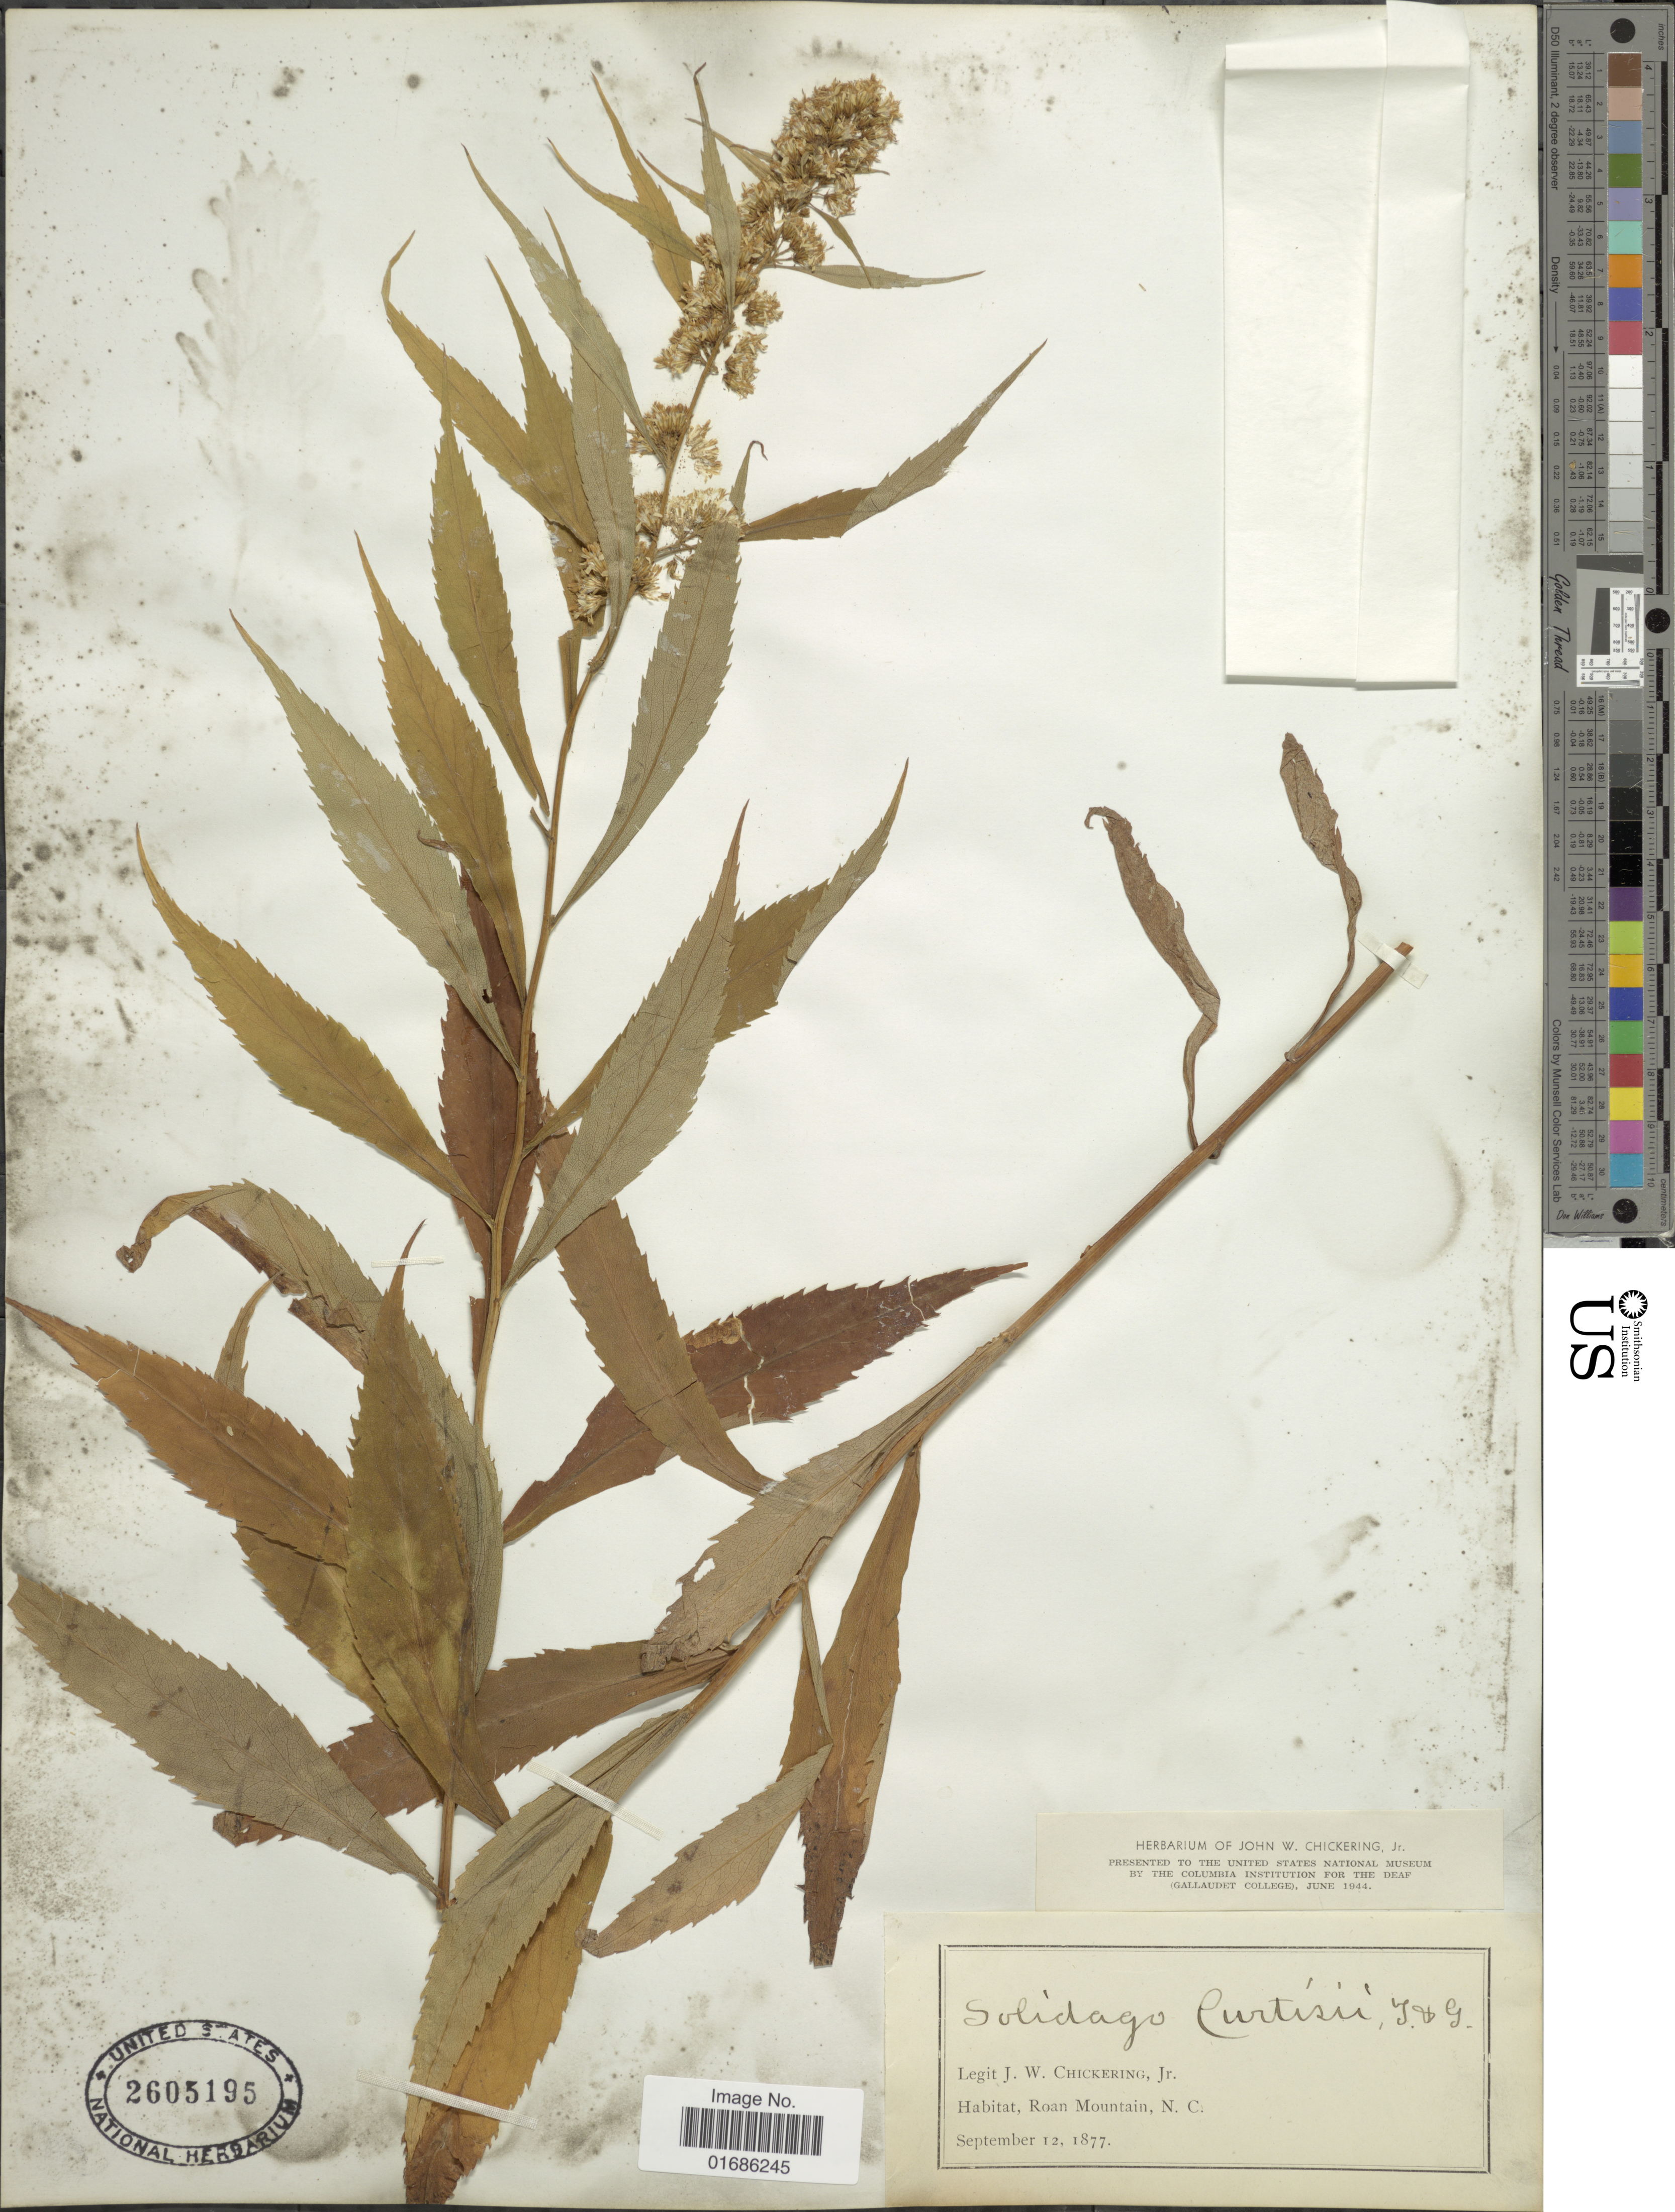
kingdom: Plantae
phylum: Tracheophyta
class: Magnoliopsida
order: Asterales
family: Asteraceae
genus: Solidago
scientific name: Solidago curtisii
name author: Torr. & A. Gray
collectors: J. W. Chickering Jr.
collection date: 1877-09-12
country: United States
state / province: North Carolina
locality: Roan Mountain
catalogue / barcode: US 2605195